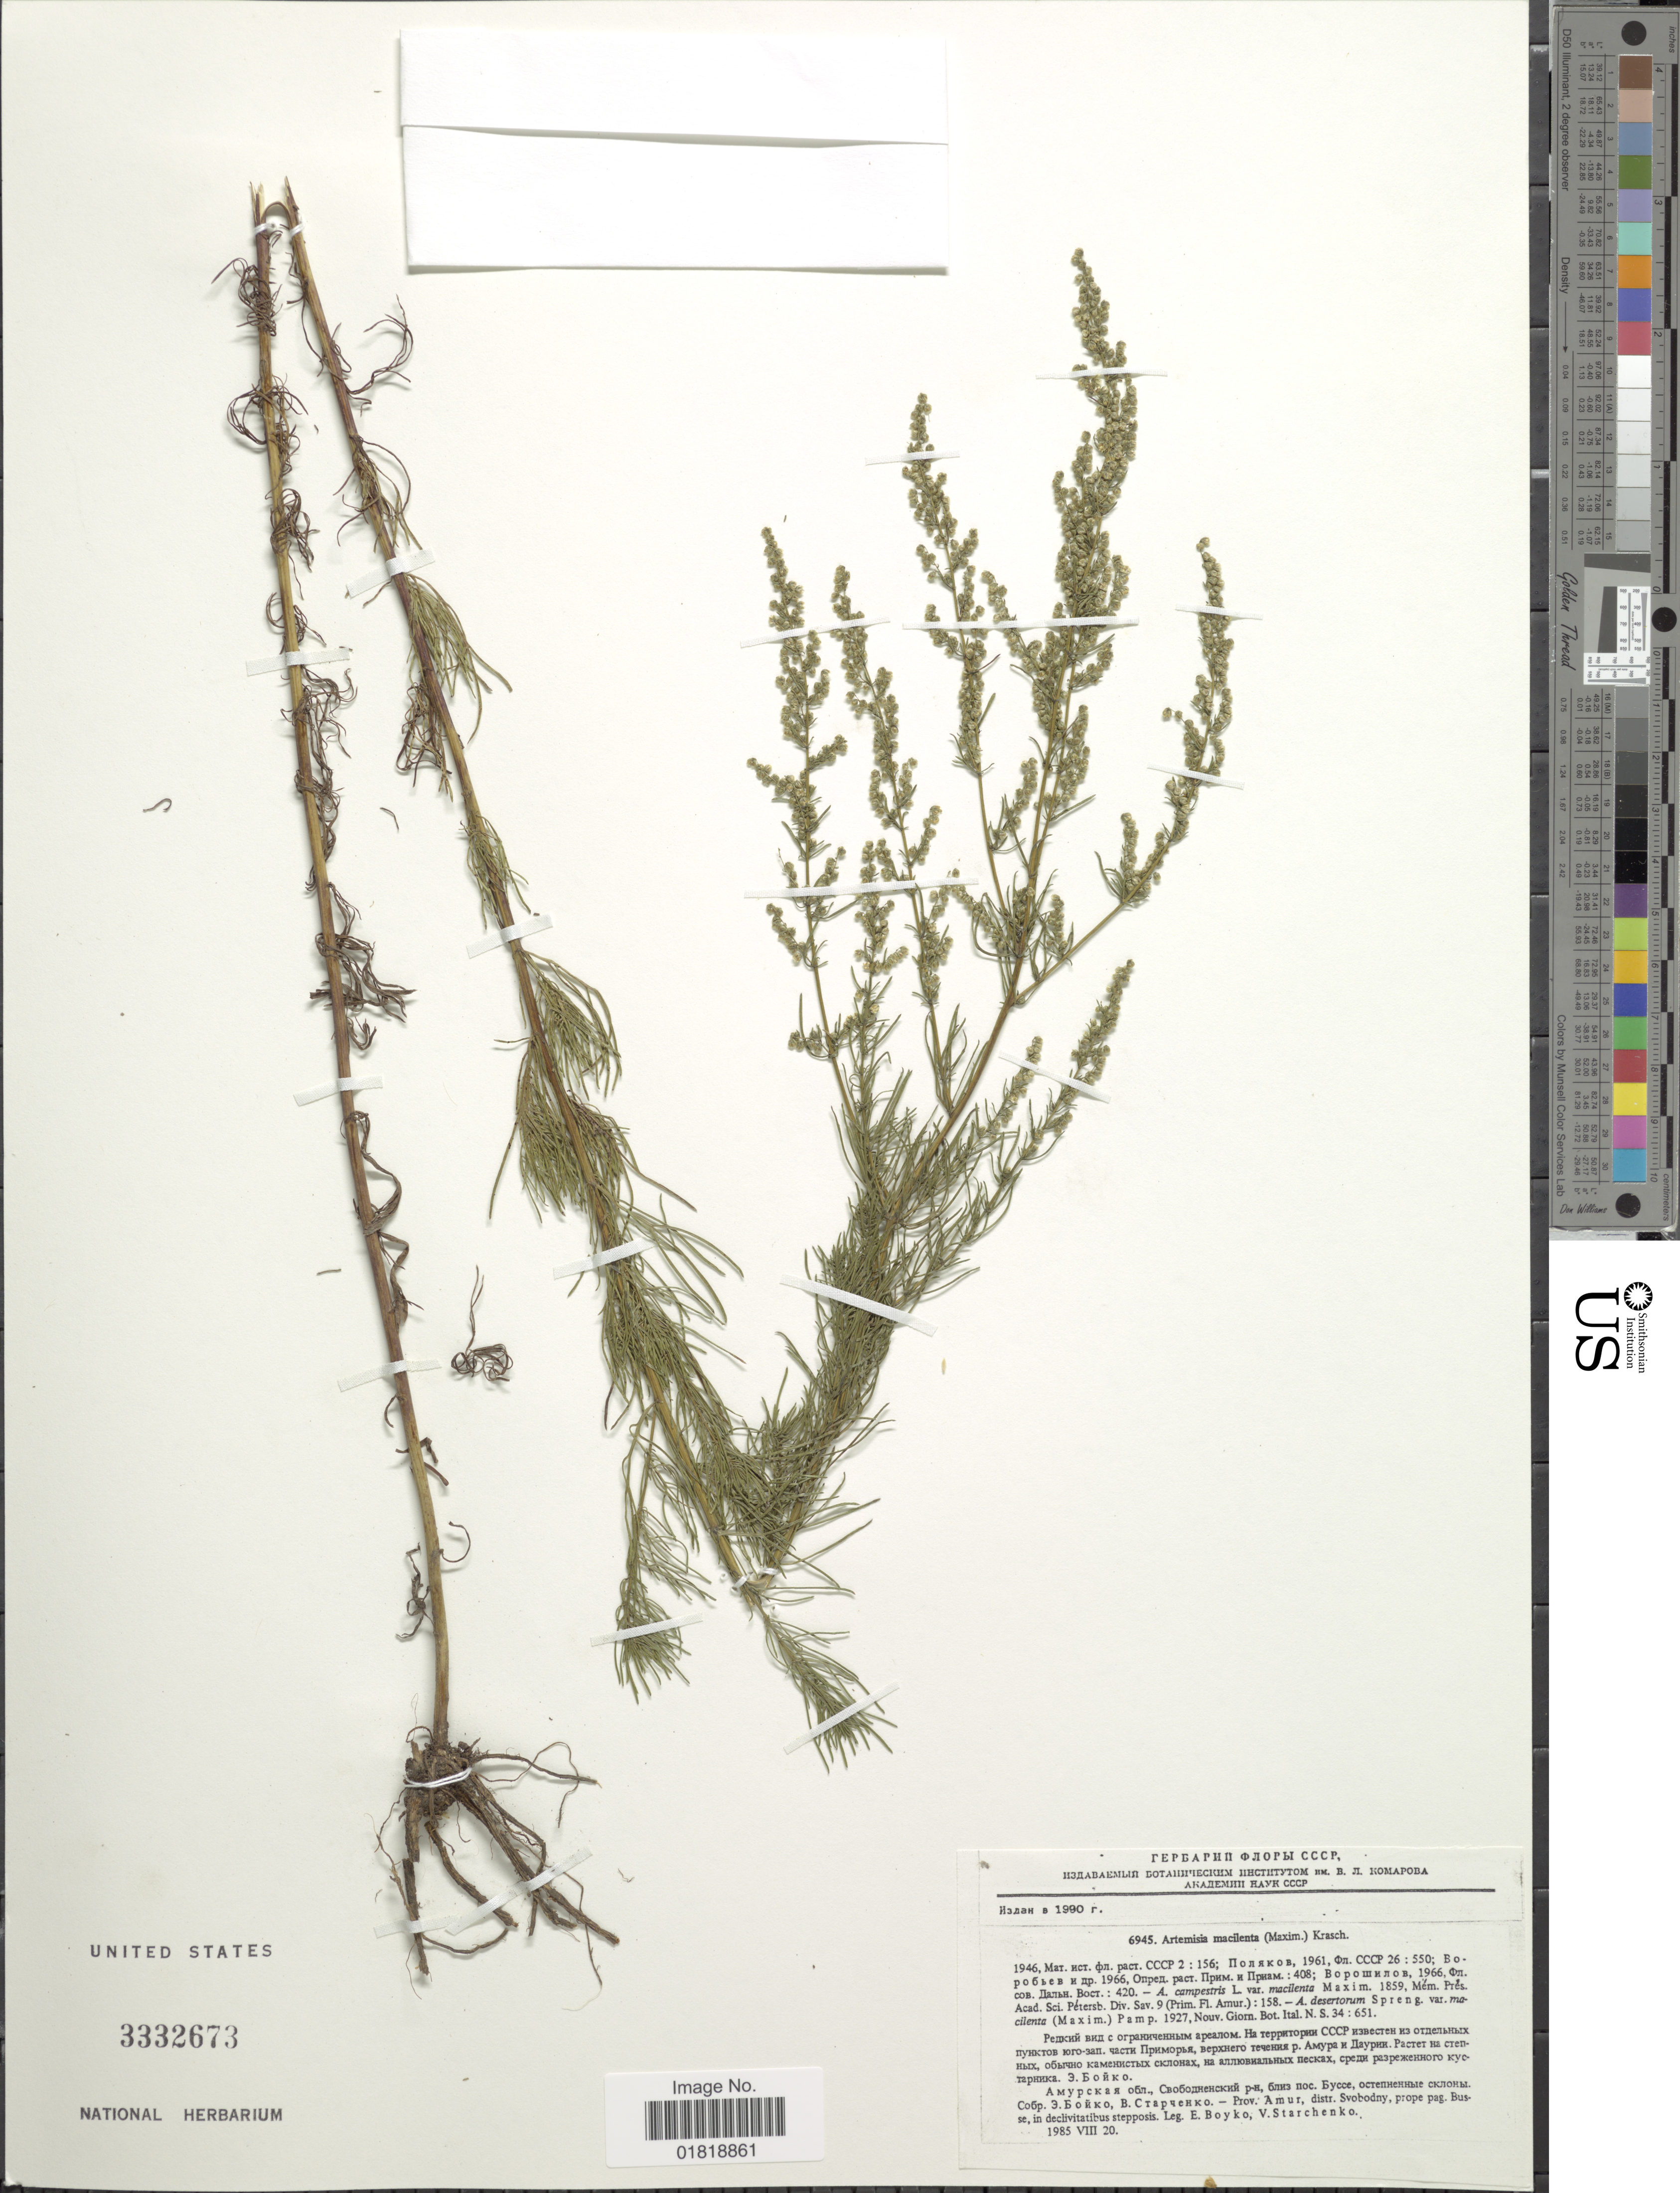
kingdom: Plantae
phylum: Tracheophyta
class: Magnoliopsida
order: Asterales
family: Asteraceae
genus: Artemisia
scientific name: Artemisia macilenta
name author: (Maxim.) Krasch.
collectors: E. Boyko & V. Starchenko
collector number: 6945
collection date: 1985-08-20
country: Russian Federation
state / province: Amur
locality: Distr. Svobodny, prope auig, Buse in declivitatibus stepposis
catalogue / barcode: US 3332673